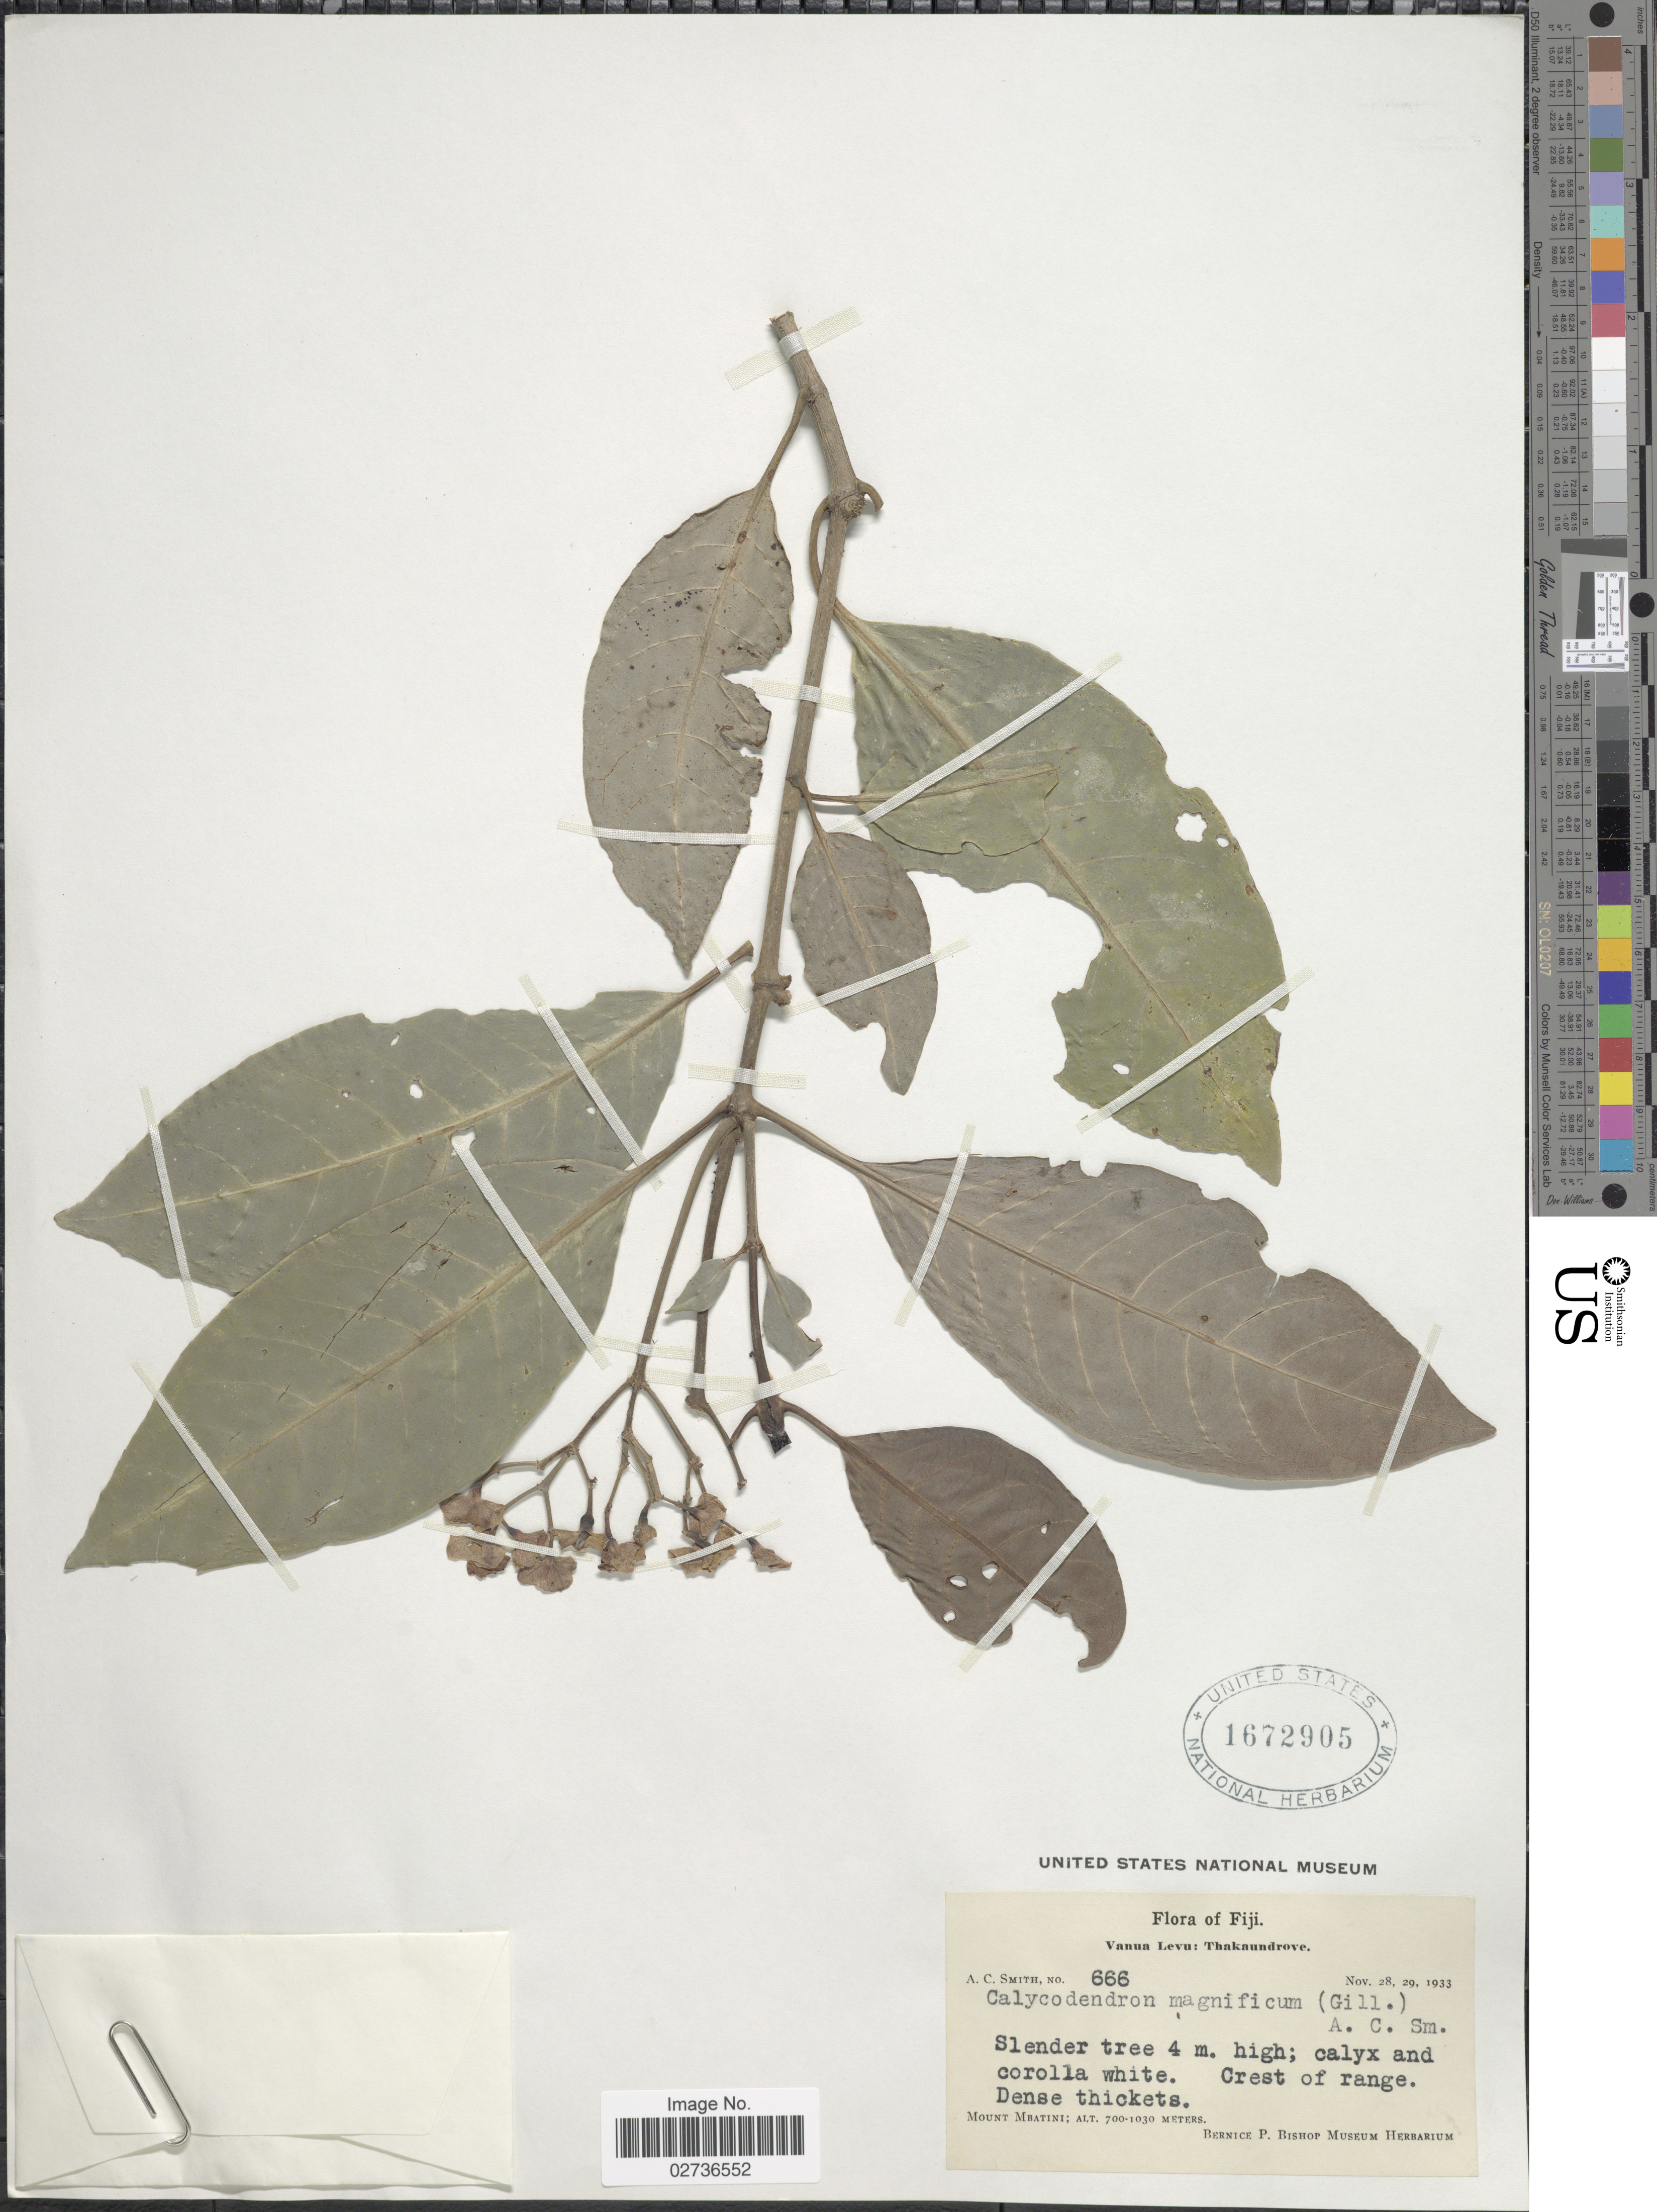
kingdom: Plantae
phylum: Tracheophyta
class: Magnoliopsida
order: Gentianales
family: Rubiaceae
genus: Psychotria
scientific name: Psychotria magnifica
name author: (Gillespie) Fosberg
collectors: A. C. Smith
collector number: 666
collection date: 1933-11-28/1933-11-29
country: Fiji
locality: Vanua Levu: Thakaundrove, Mount Mbatini, Crest of Range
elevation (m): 700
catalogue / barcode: US 1682905